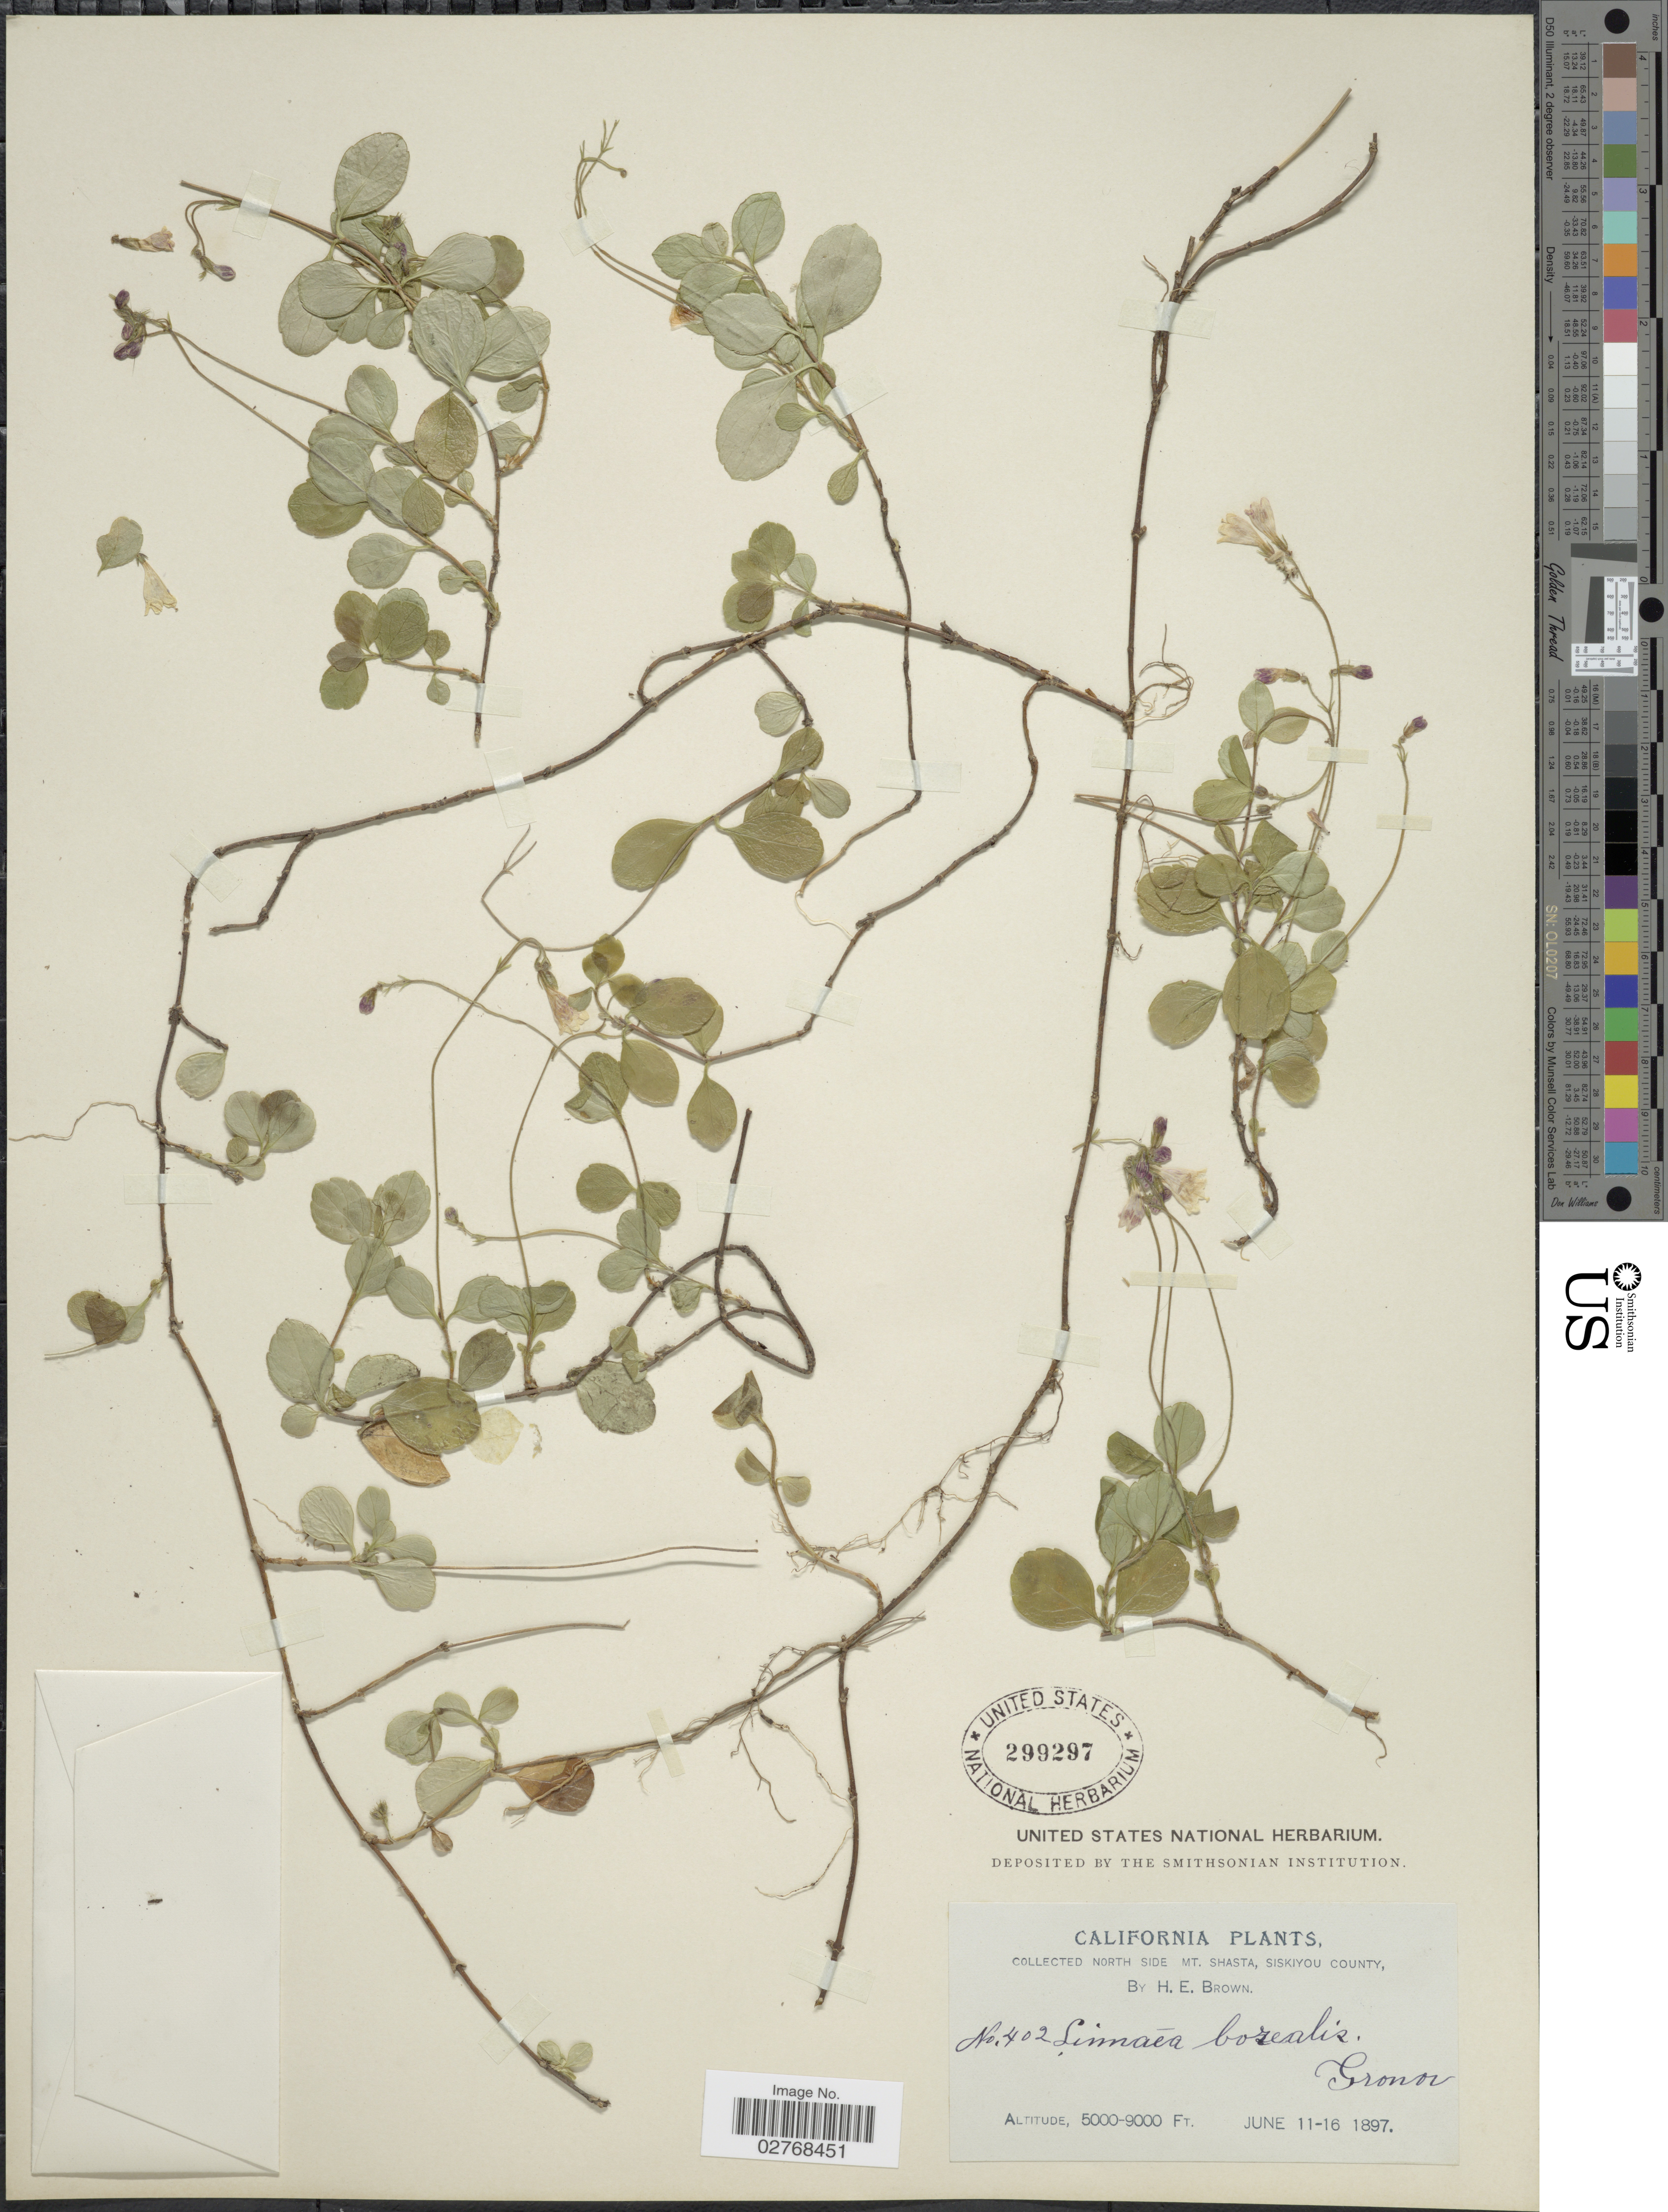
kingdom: Plantae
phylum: Tracheophyta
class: Magnoliopsida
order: Dipsacales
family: Caprifoliaceae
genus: Linnaea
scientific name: Linnaea borealis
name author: L.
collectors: H. E. Brown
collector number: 402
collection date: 1897-06-11/1897-06-16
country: United States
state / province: California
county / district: Siskiyou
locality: North side Mt. Shasta, Siskiyou County.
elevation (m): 1524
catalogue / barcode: US 299297